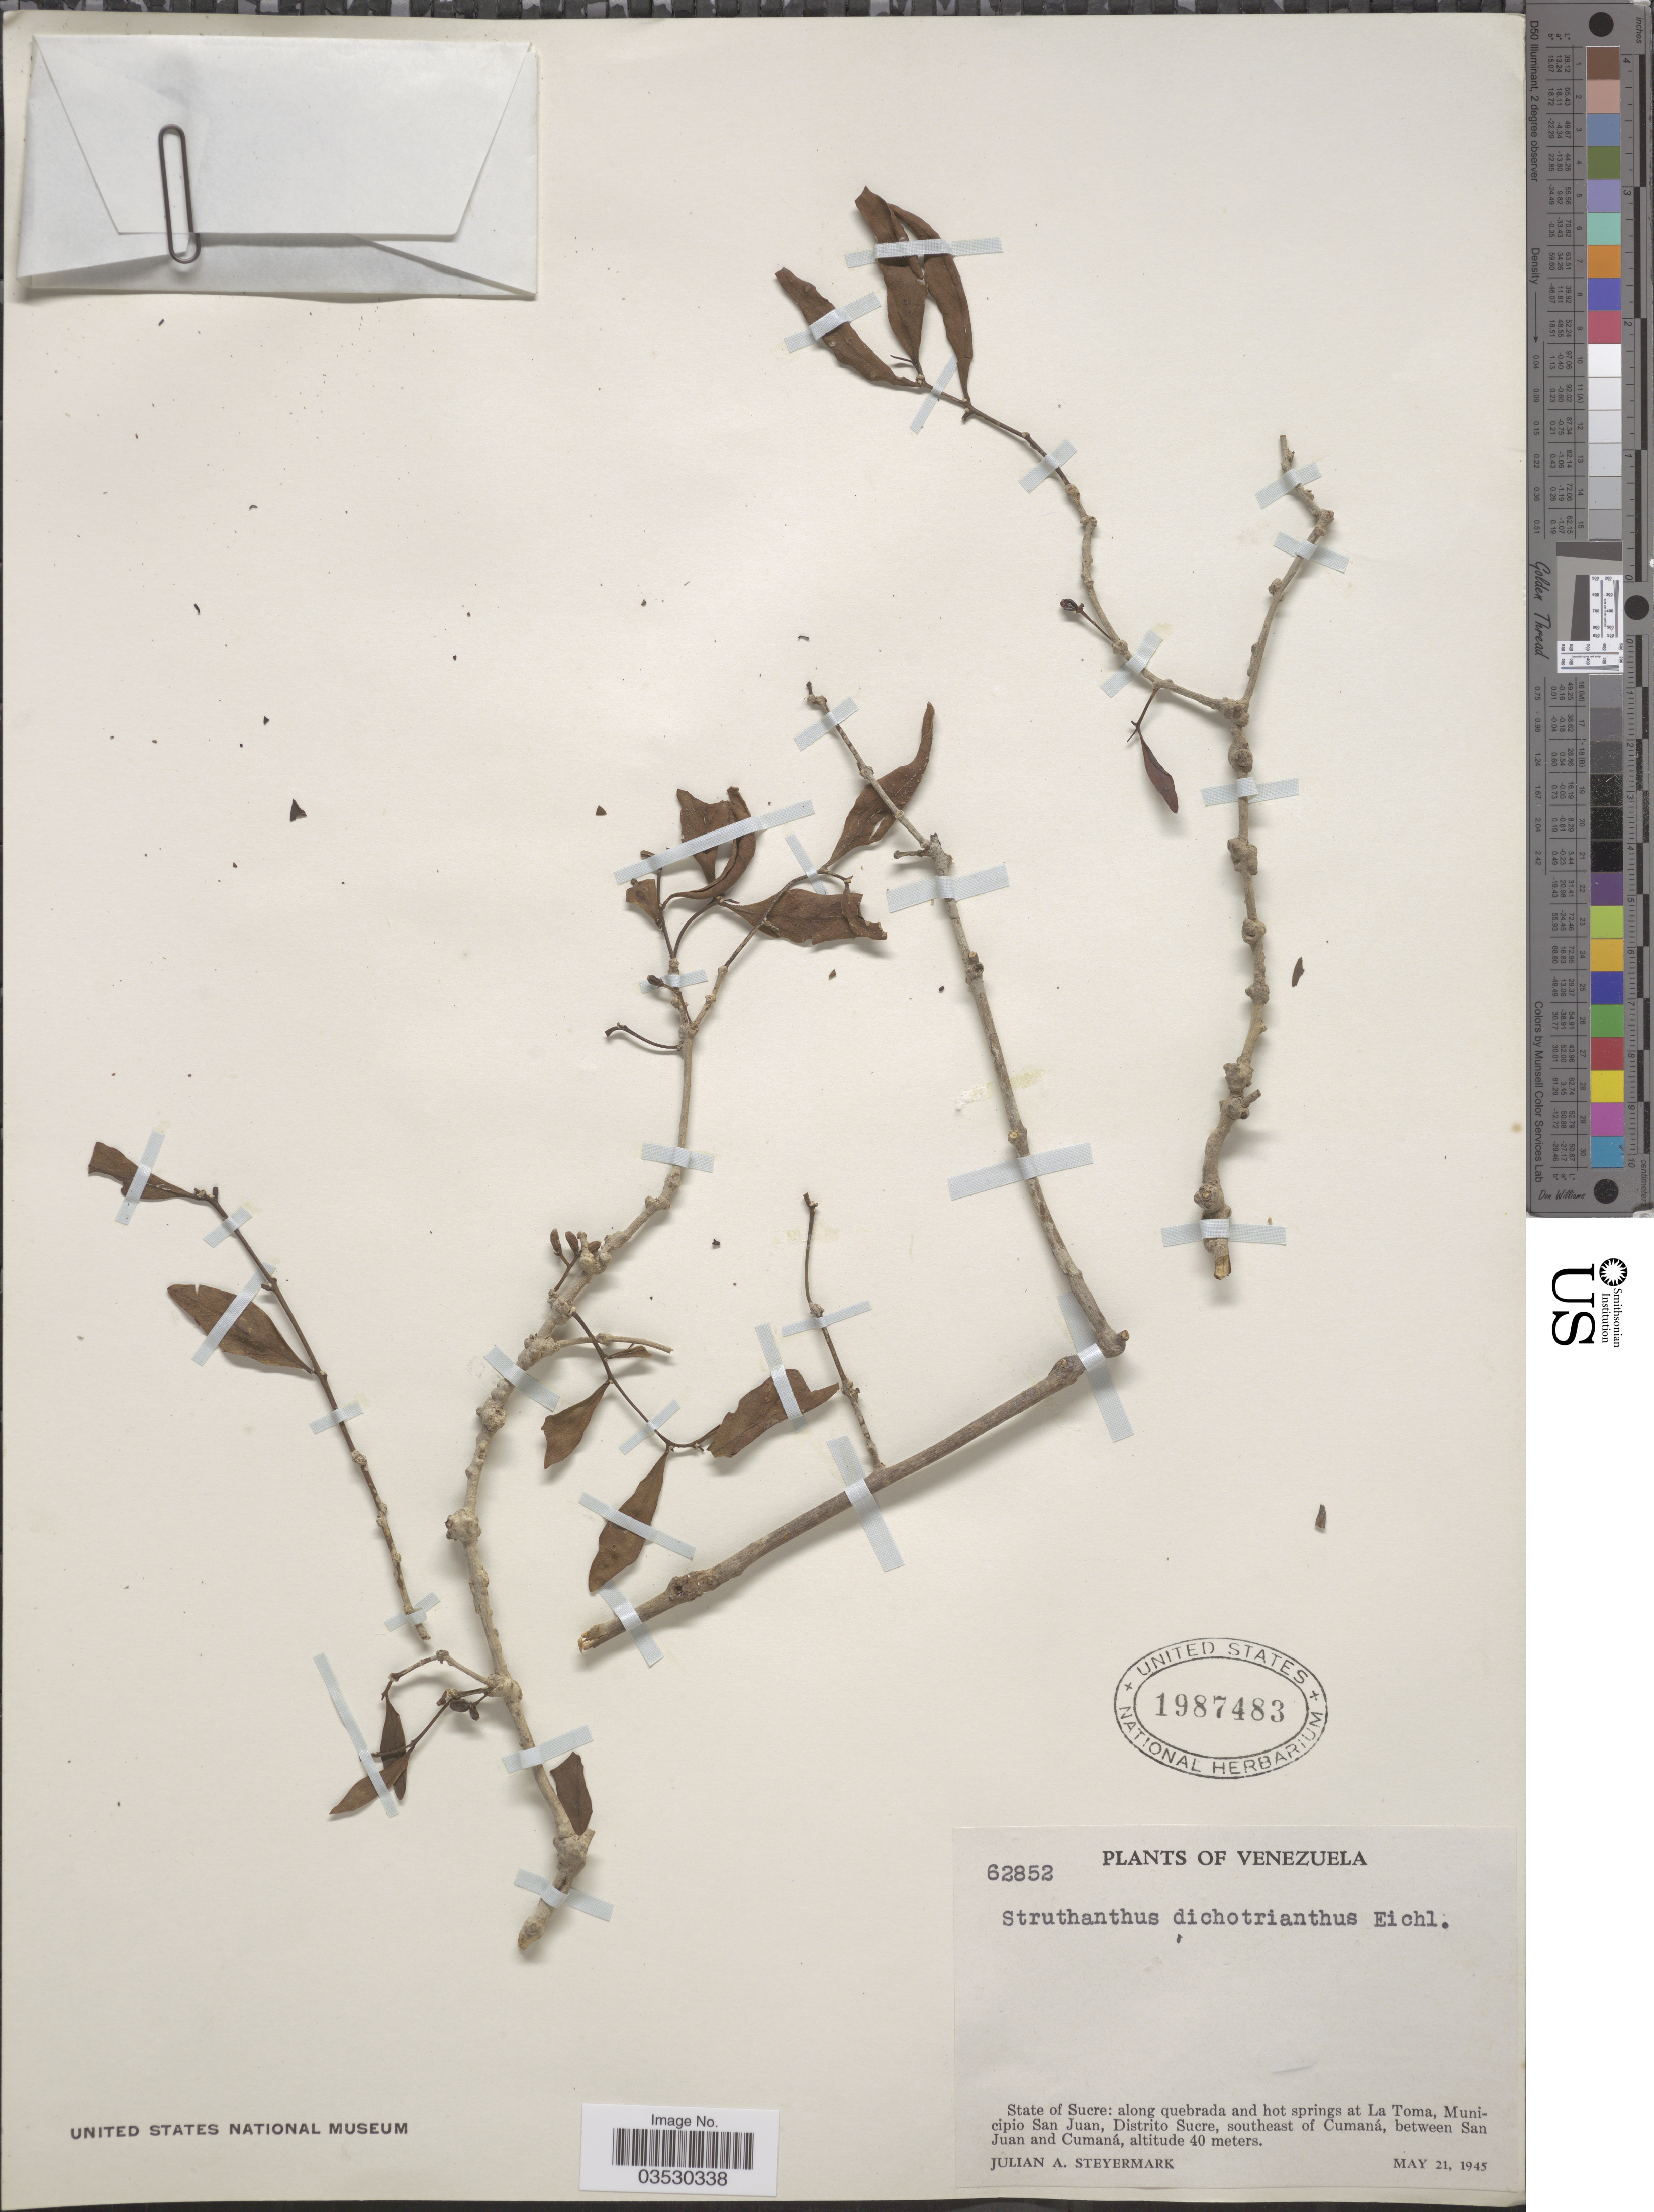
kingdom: Plantae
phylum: Tracheophyta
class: Magnoliopsida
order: Santalales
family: Loranthaceae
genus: Struthanthus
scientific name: Struthanthus dichotrianthus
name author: Eichler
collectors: J. Steyermark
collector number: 62852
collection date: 1945-05-21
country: Venezuela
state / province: Sucre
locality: Along quebrada and hot springs at La Toma, Municipio San Juan, Distrito Sucre, southeast of Cumaná, between San Juan and Cumaná.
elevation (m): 40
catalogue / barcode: US 1987483